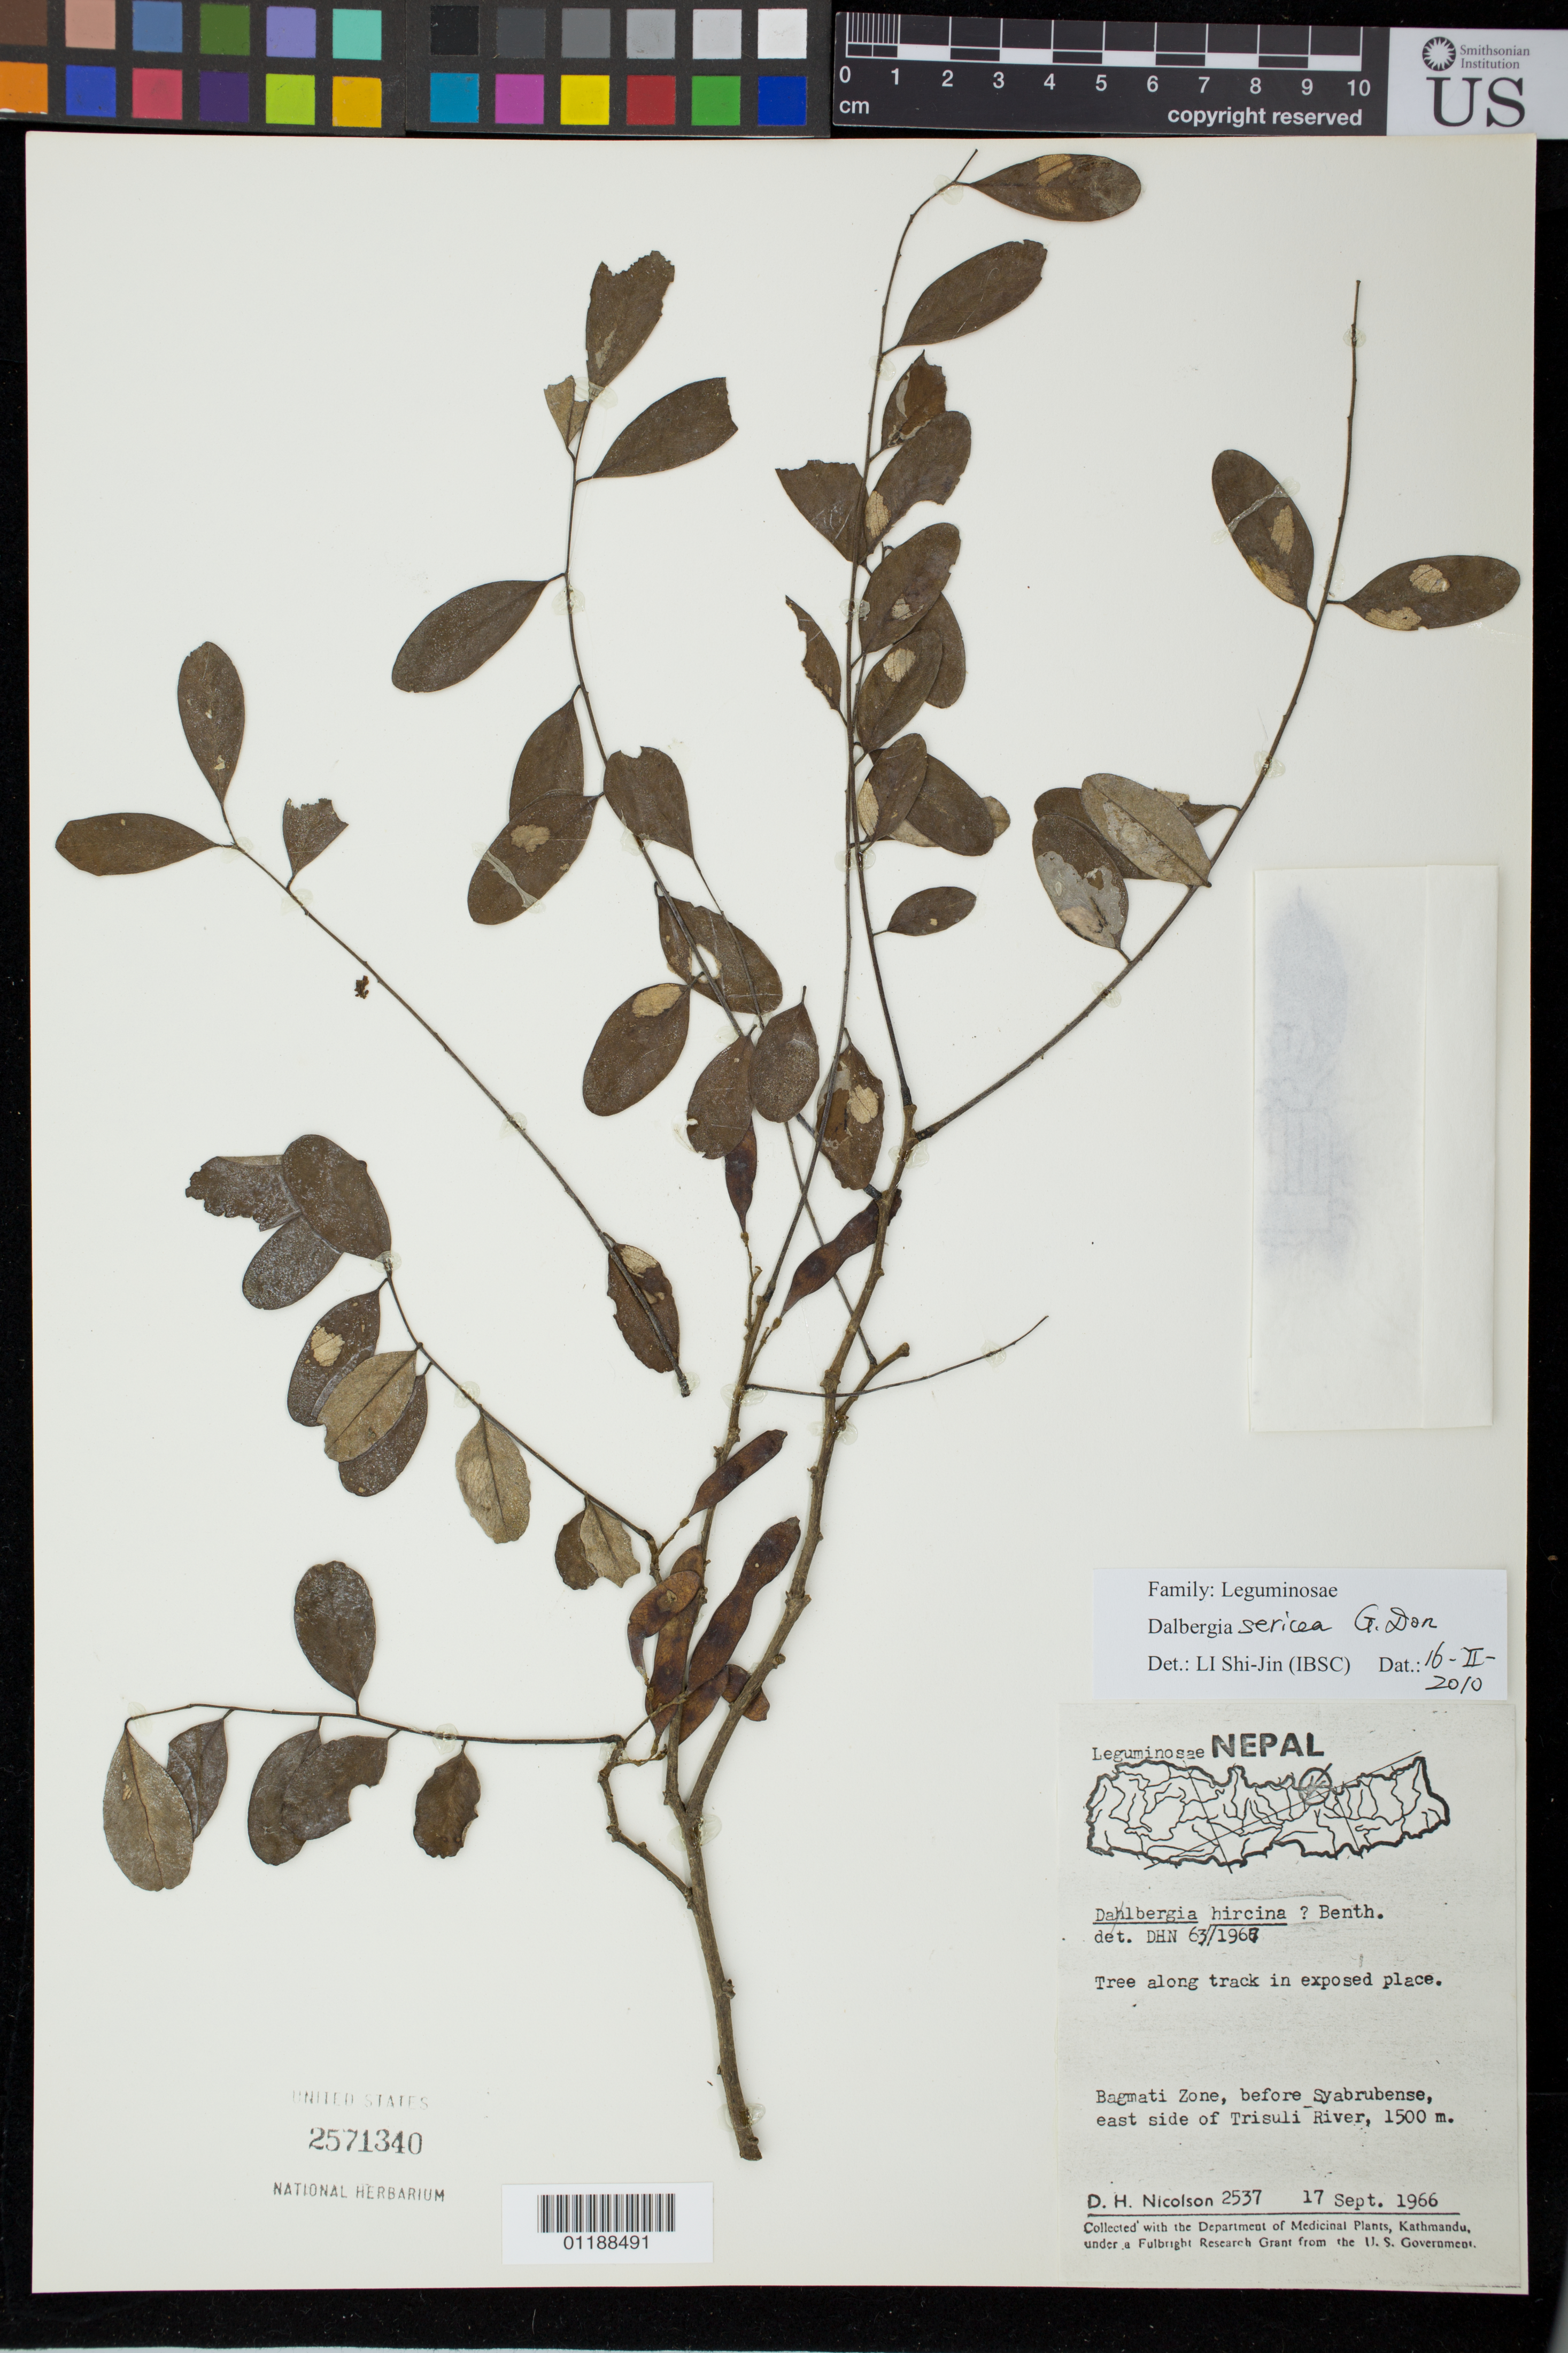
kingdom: Plantae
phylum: Tracheophyta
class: Magnoliopsida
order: Fabales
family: Fabaceae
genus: Dalbergia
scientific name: Dalbergia sericea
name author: Bojer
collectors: D. H. Nicolson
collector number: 2537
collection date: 1966-09-17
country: Nepal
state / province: Central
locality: Bagmati Zone, before Syabrubense, east side of Trisuli River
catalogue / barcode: US 2571340